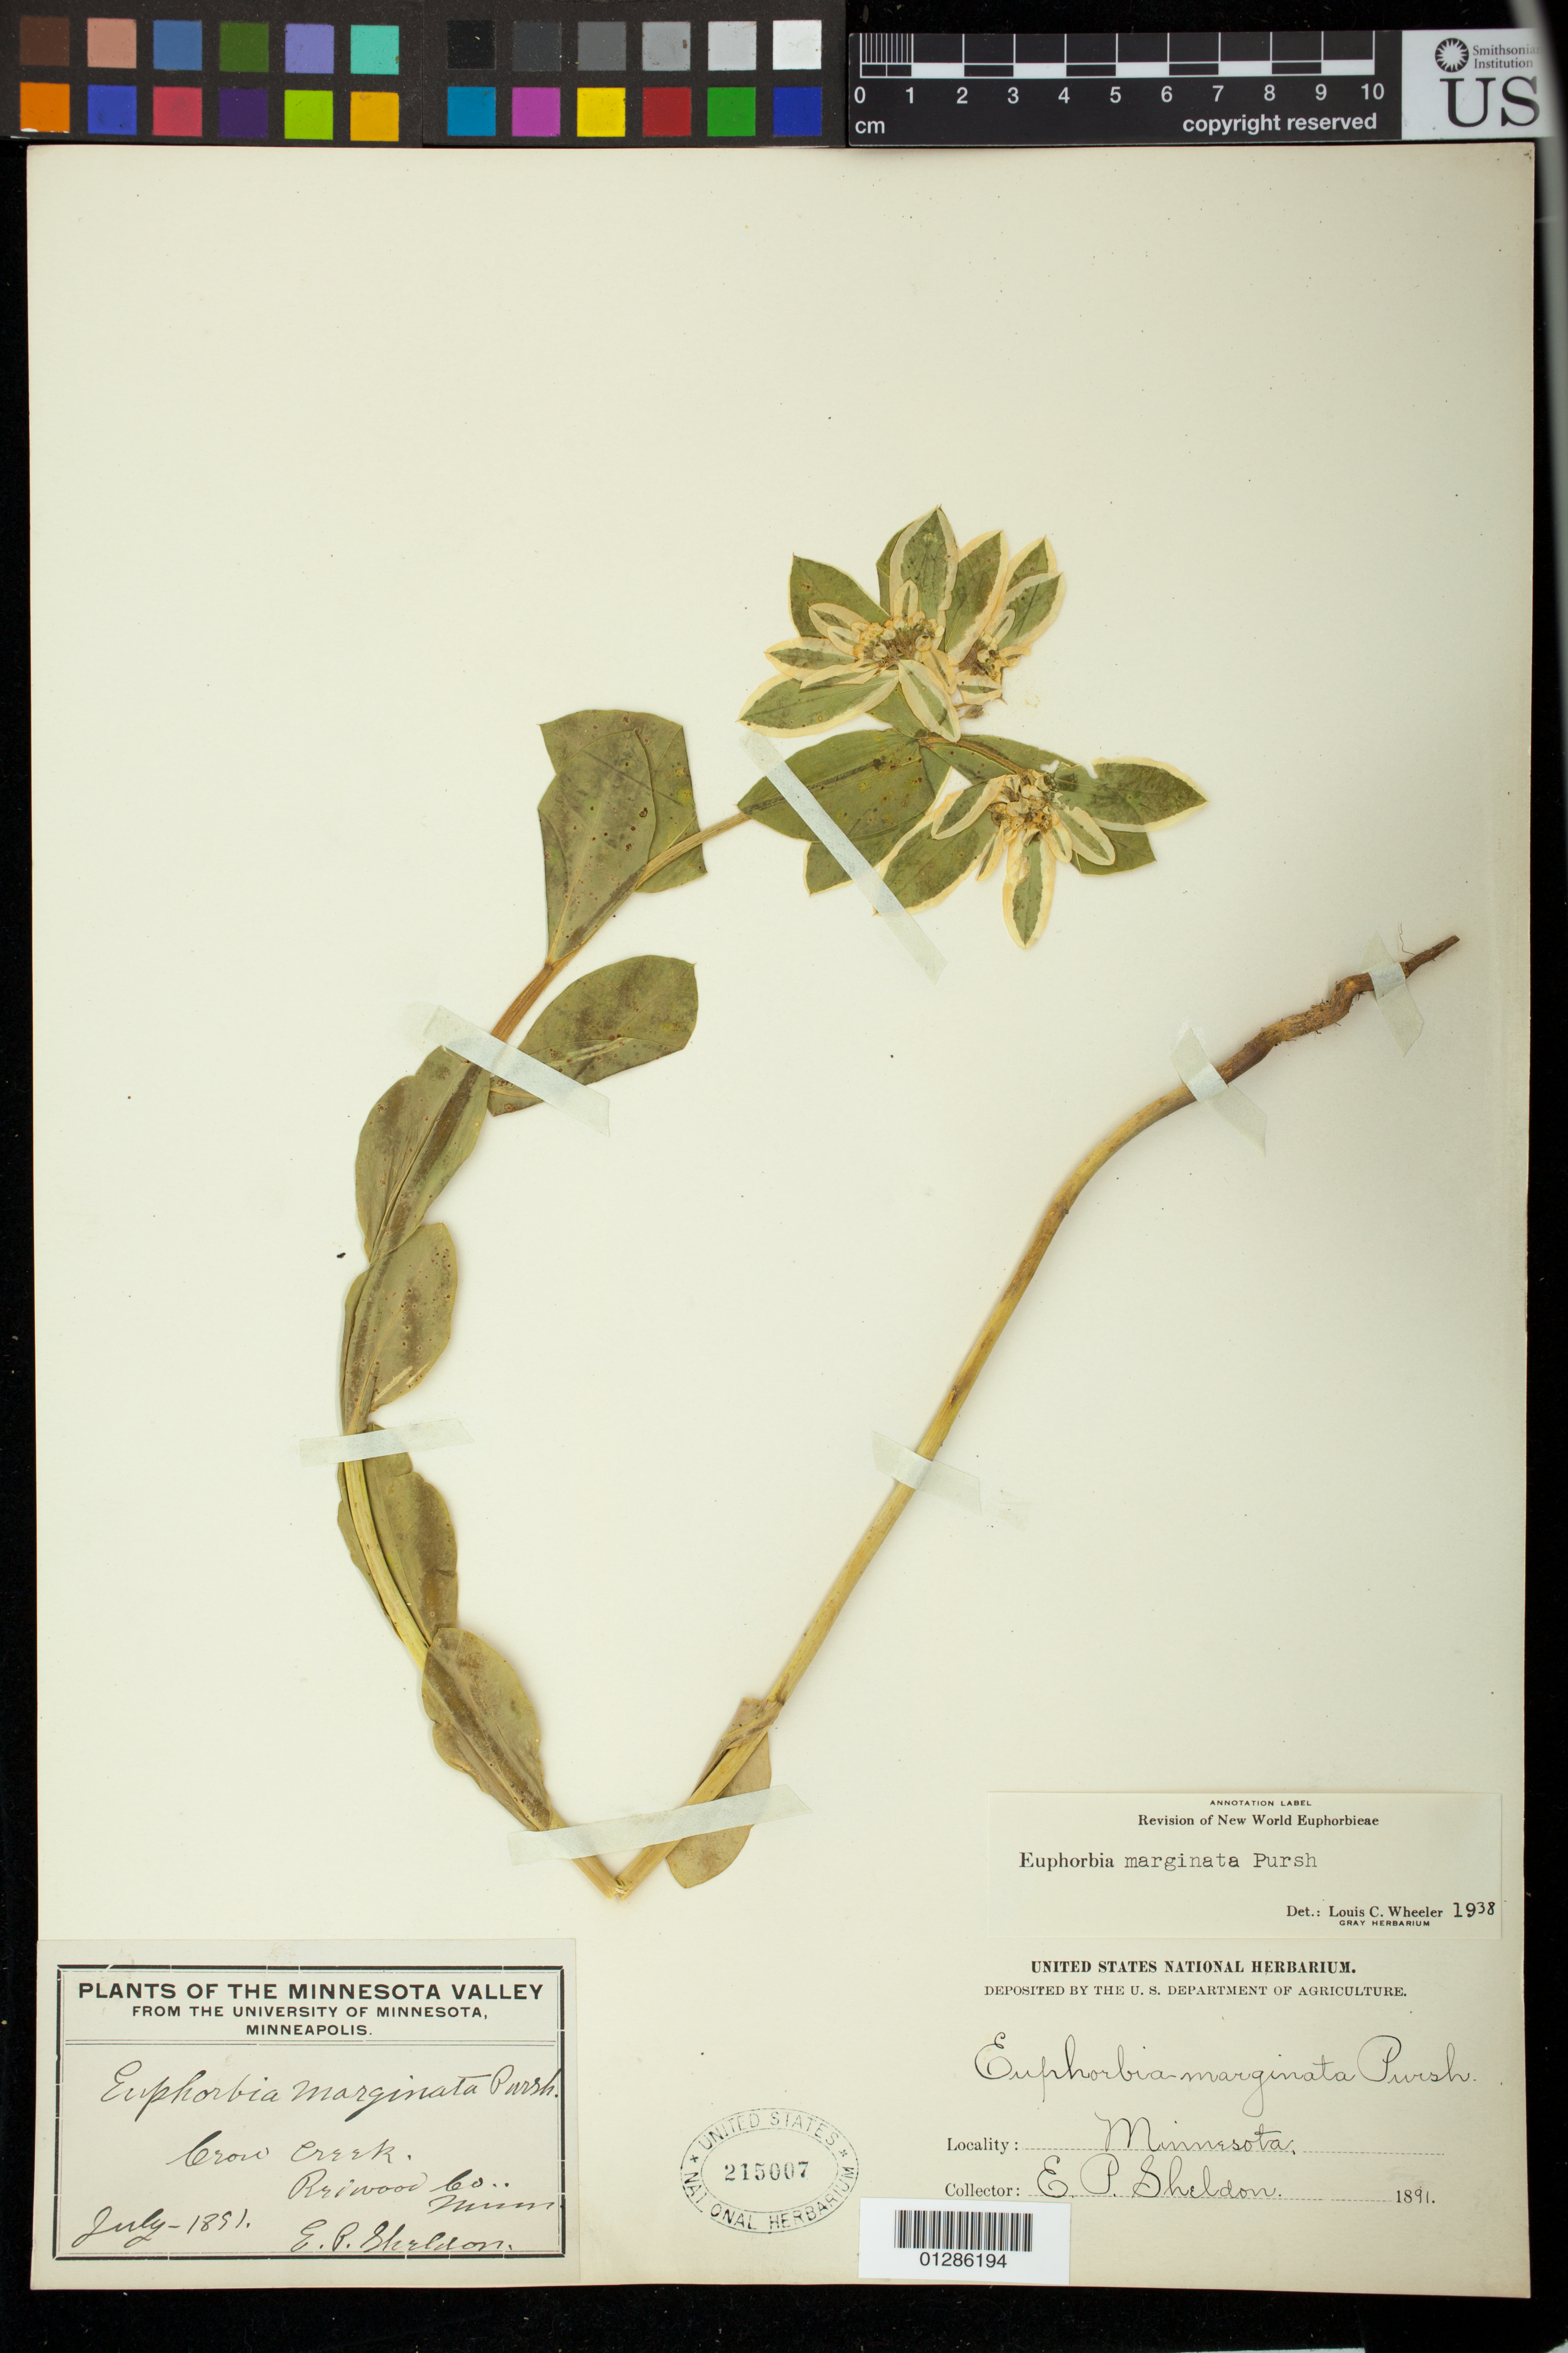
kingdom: Plantae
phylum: Tracheophyta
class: Magnoliopsida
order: Malpighiales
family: Euphorbiaceae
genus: Euphorbia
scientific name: Euphorbia marginata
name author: Pursh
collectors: E. P. Sheldon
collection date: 1891-07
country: United States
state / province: Minnesota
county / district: Redwood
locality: Crow Creek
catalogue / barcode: US 215007